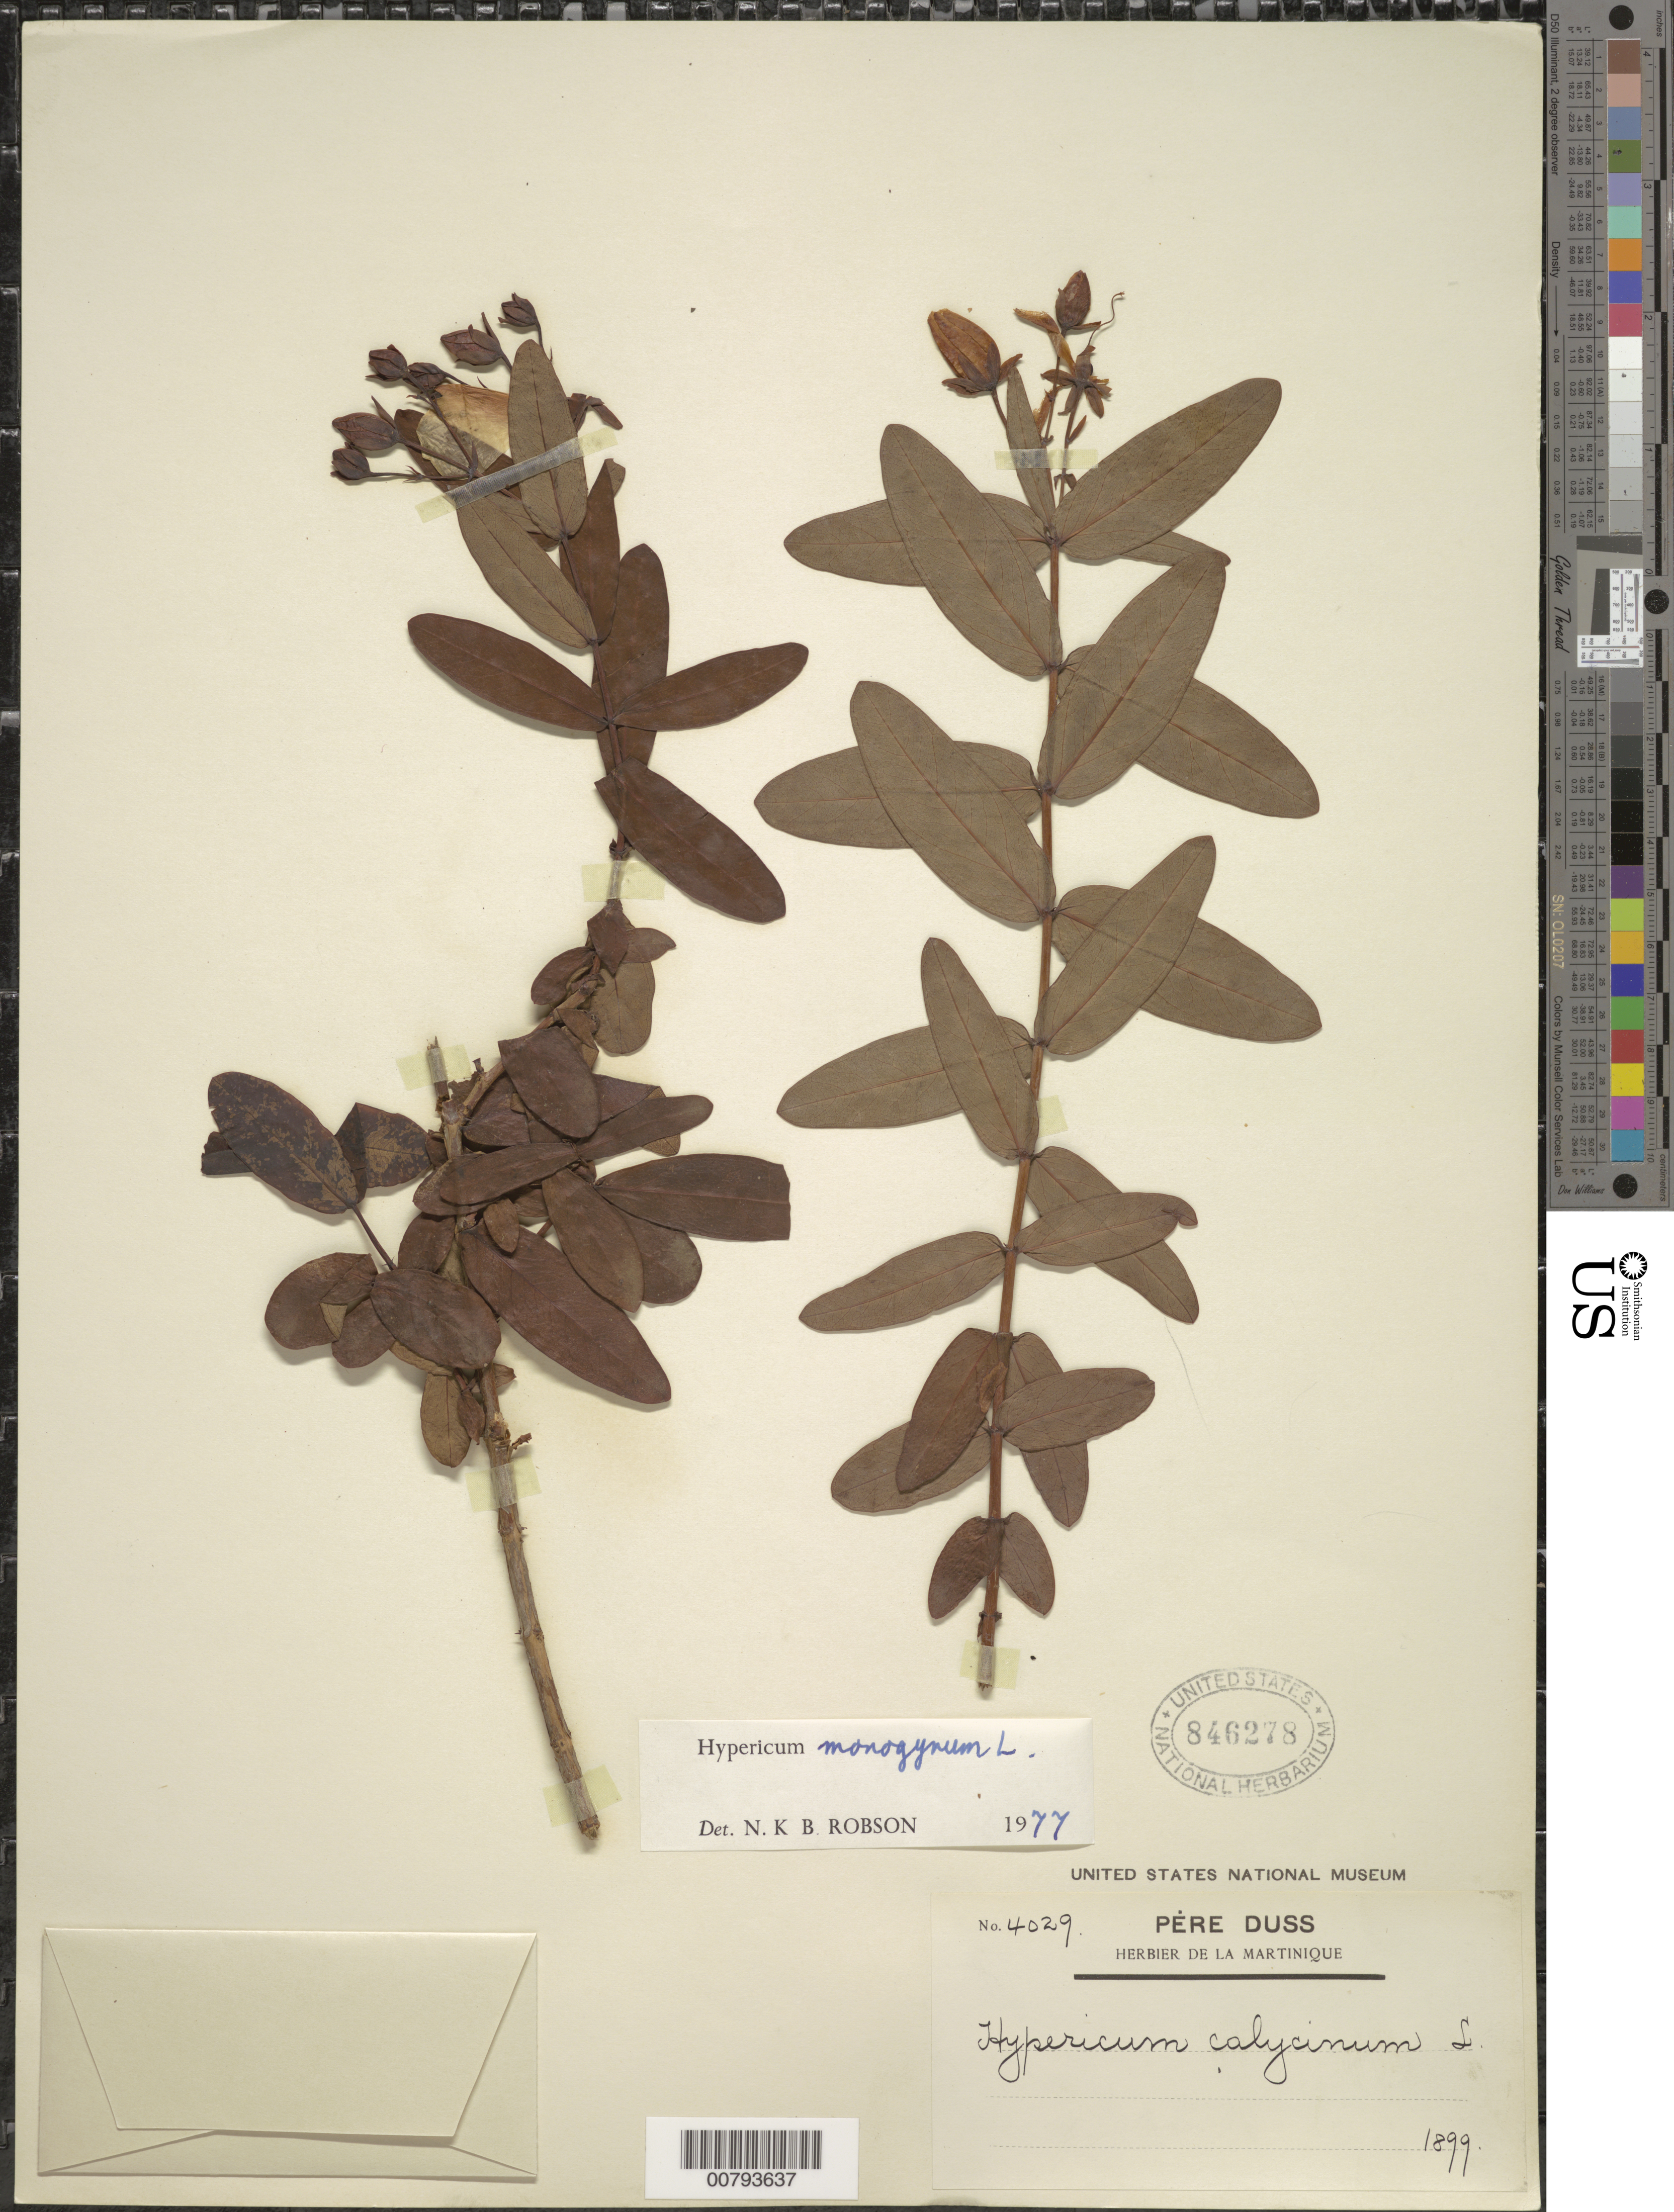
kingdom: Plantae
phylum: Tracheophyta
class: Magnoliopsida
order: Malpighiales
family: Hypericaceae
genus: Hypericum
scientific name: Hypericum monogynum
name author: L.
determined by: Robson, Norman K. B.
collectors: Herbier de la Martinique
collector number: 4029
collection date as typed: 1899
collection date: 1899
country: Martinique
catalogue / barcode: US 846278